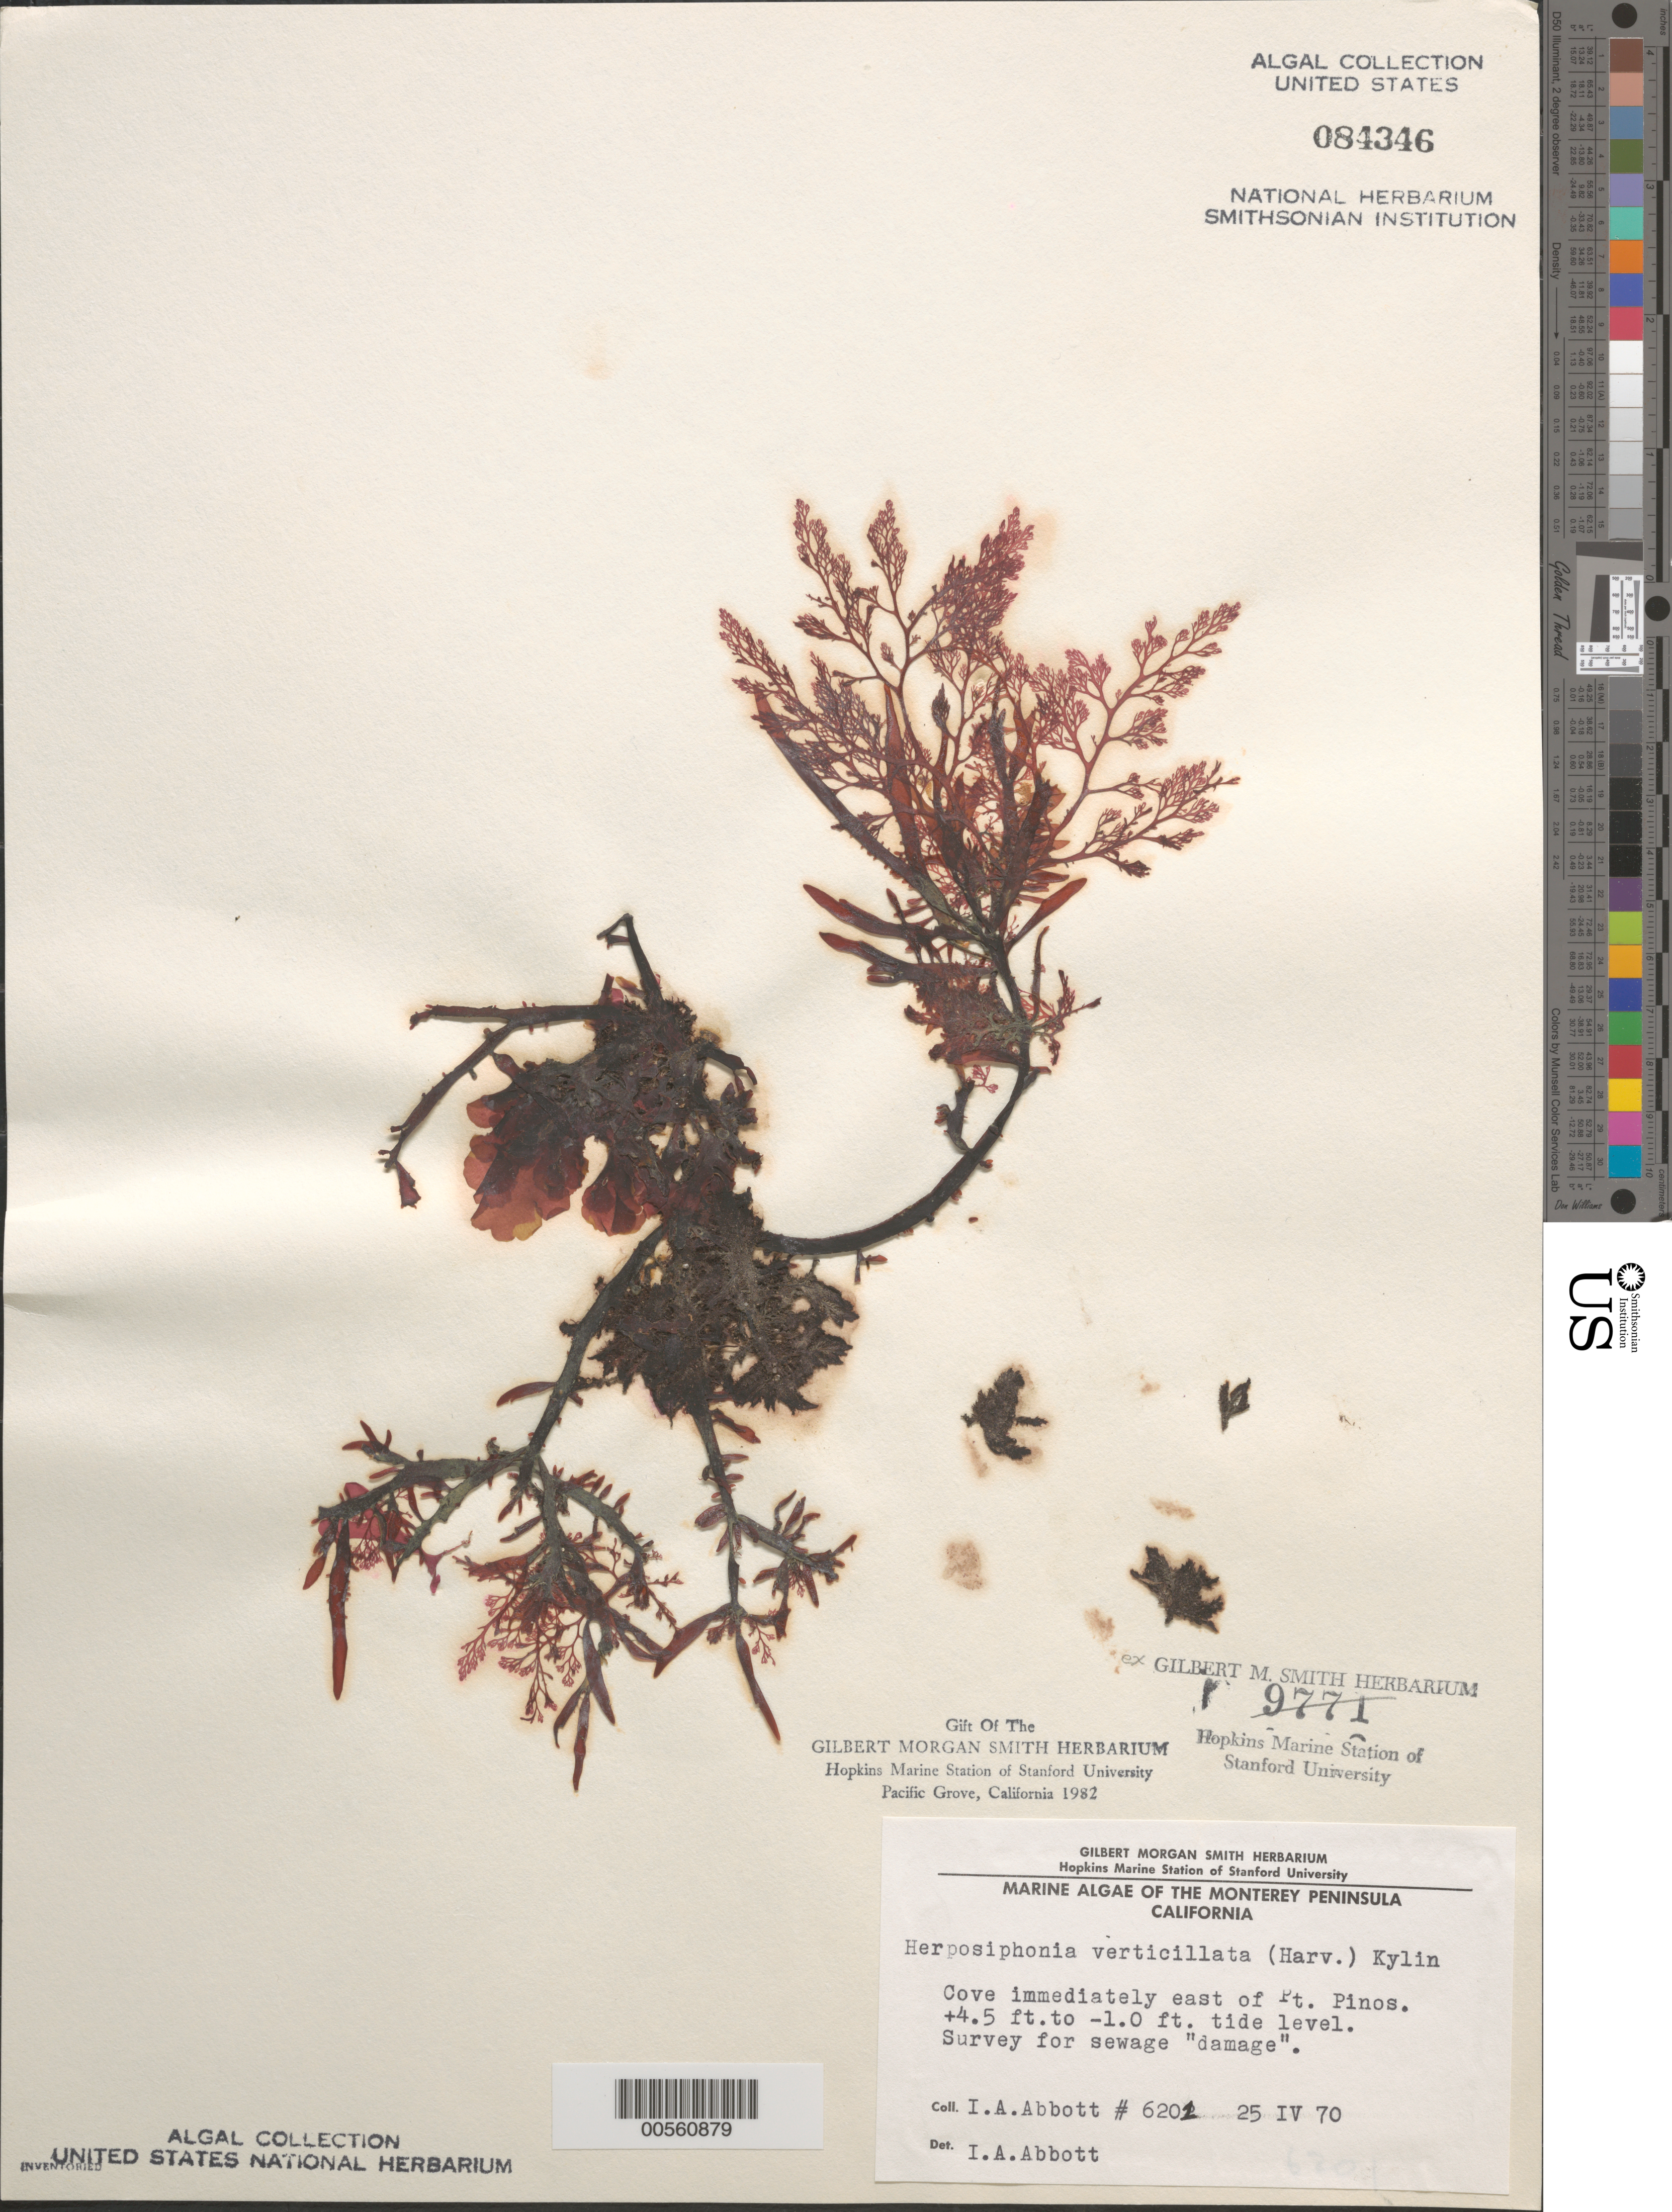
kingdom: Plantae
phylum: Rhodophyta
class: Florideophyceae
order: Ceramiales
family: Rhodomelaceae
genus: Herposiphonia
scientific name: Herposiphonia verticillata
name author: (Harv.) Kylin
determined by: Abbott, Isabella A.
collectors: I. A. Abbott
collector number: IAA 6201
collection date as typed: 25 Apr 1970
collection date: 1970-04-25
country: United States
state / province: California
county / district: Monterey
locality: Cove just east of Point Pinos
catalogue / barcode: US 84346